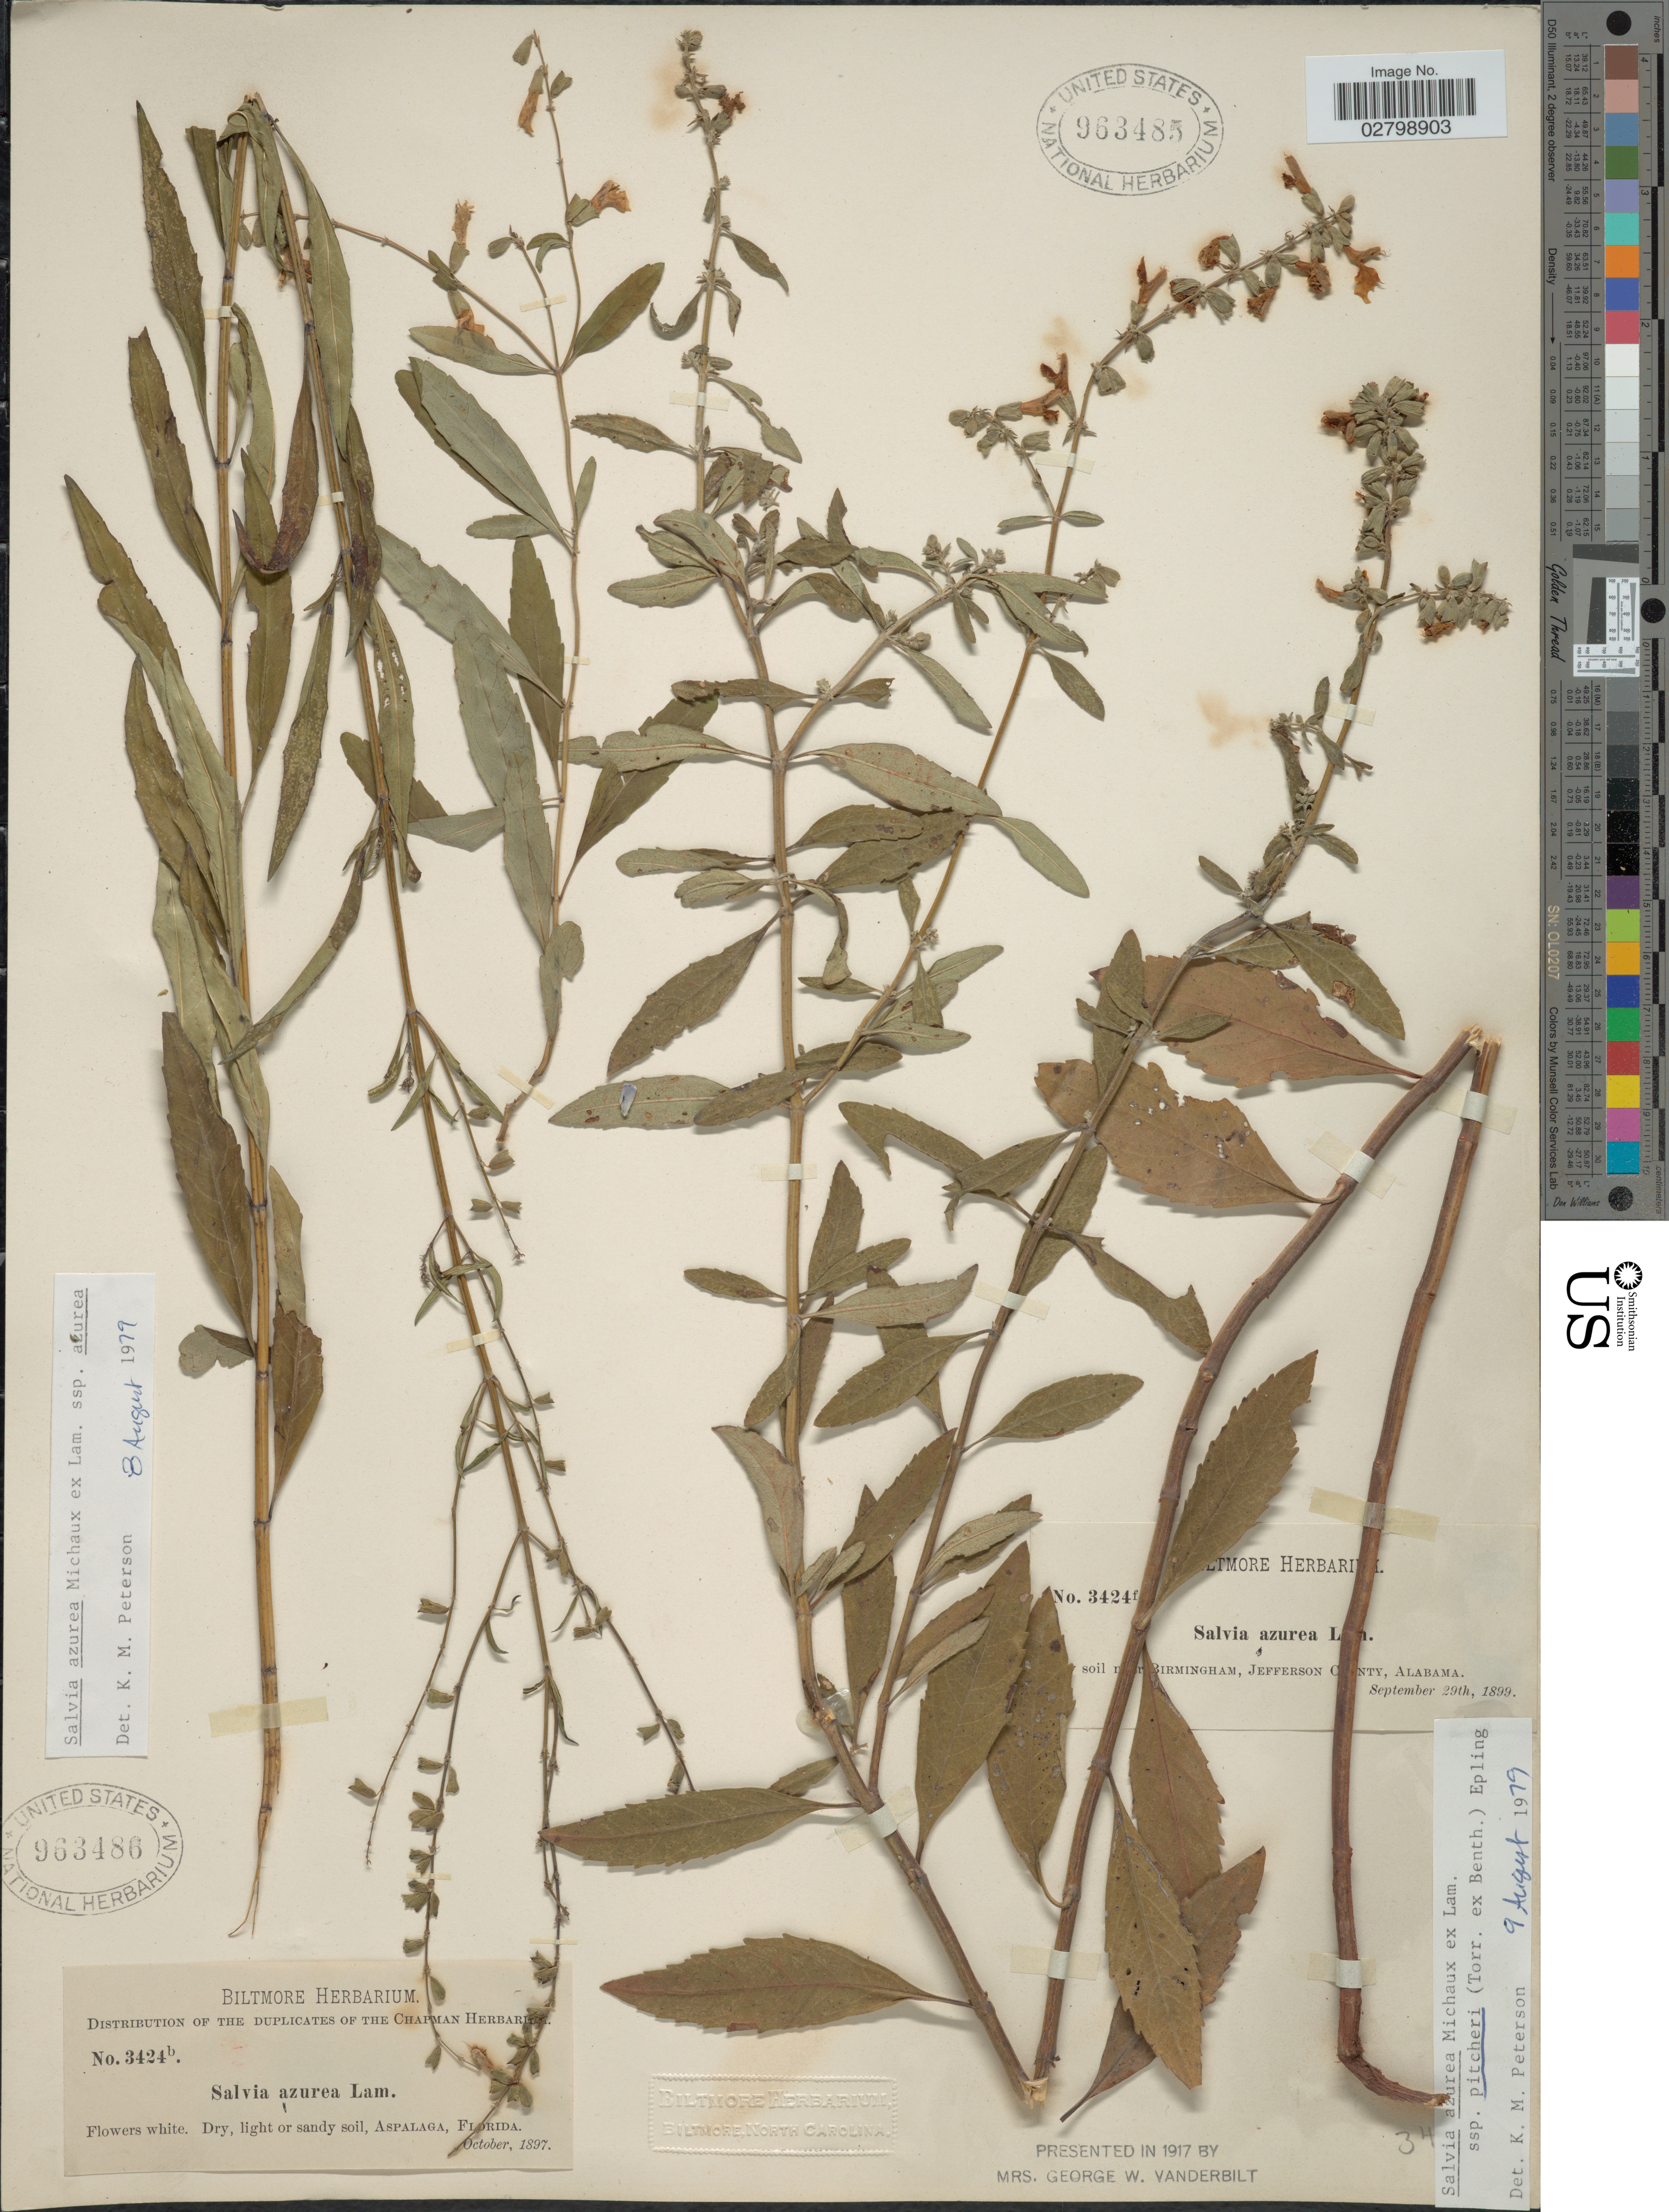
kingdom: Plantae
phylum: Tracheophyta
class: Magnoliopsida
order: Lamiales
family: Lamiaceae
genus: Salvia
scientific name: Salvia azurea subsp. pitcheri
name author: Michx. ex Lam.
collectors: ex herb. Biltmore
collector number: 3424f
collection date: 1899-09-29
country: United States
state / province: Alabama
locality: Near Birmingham, Jefferson County.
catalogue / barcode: US 963485